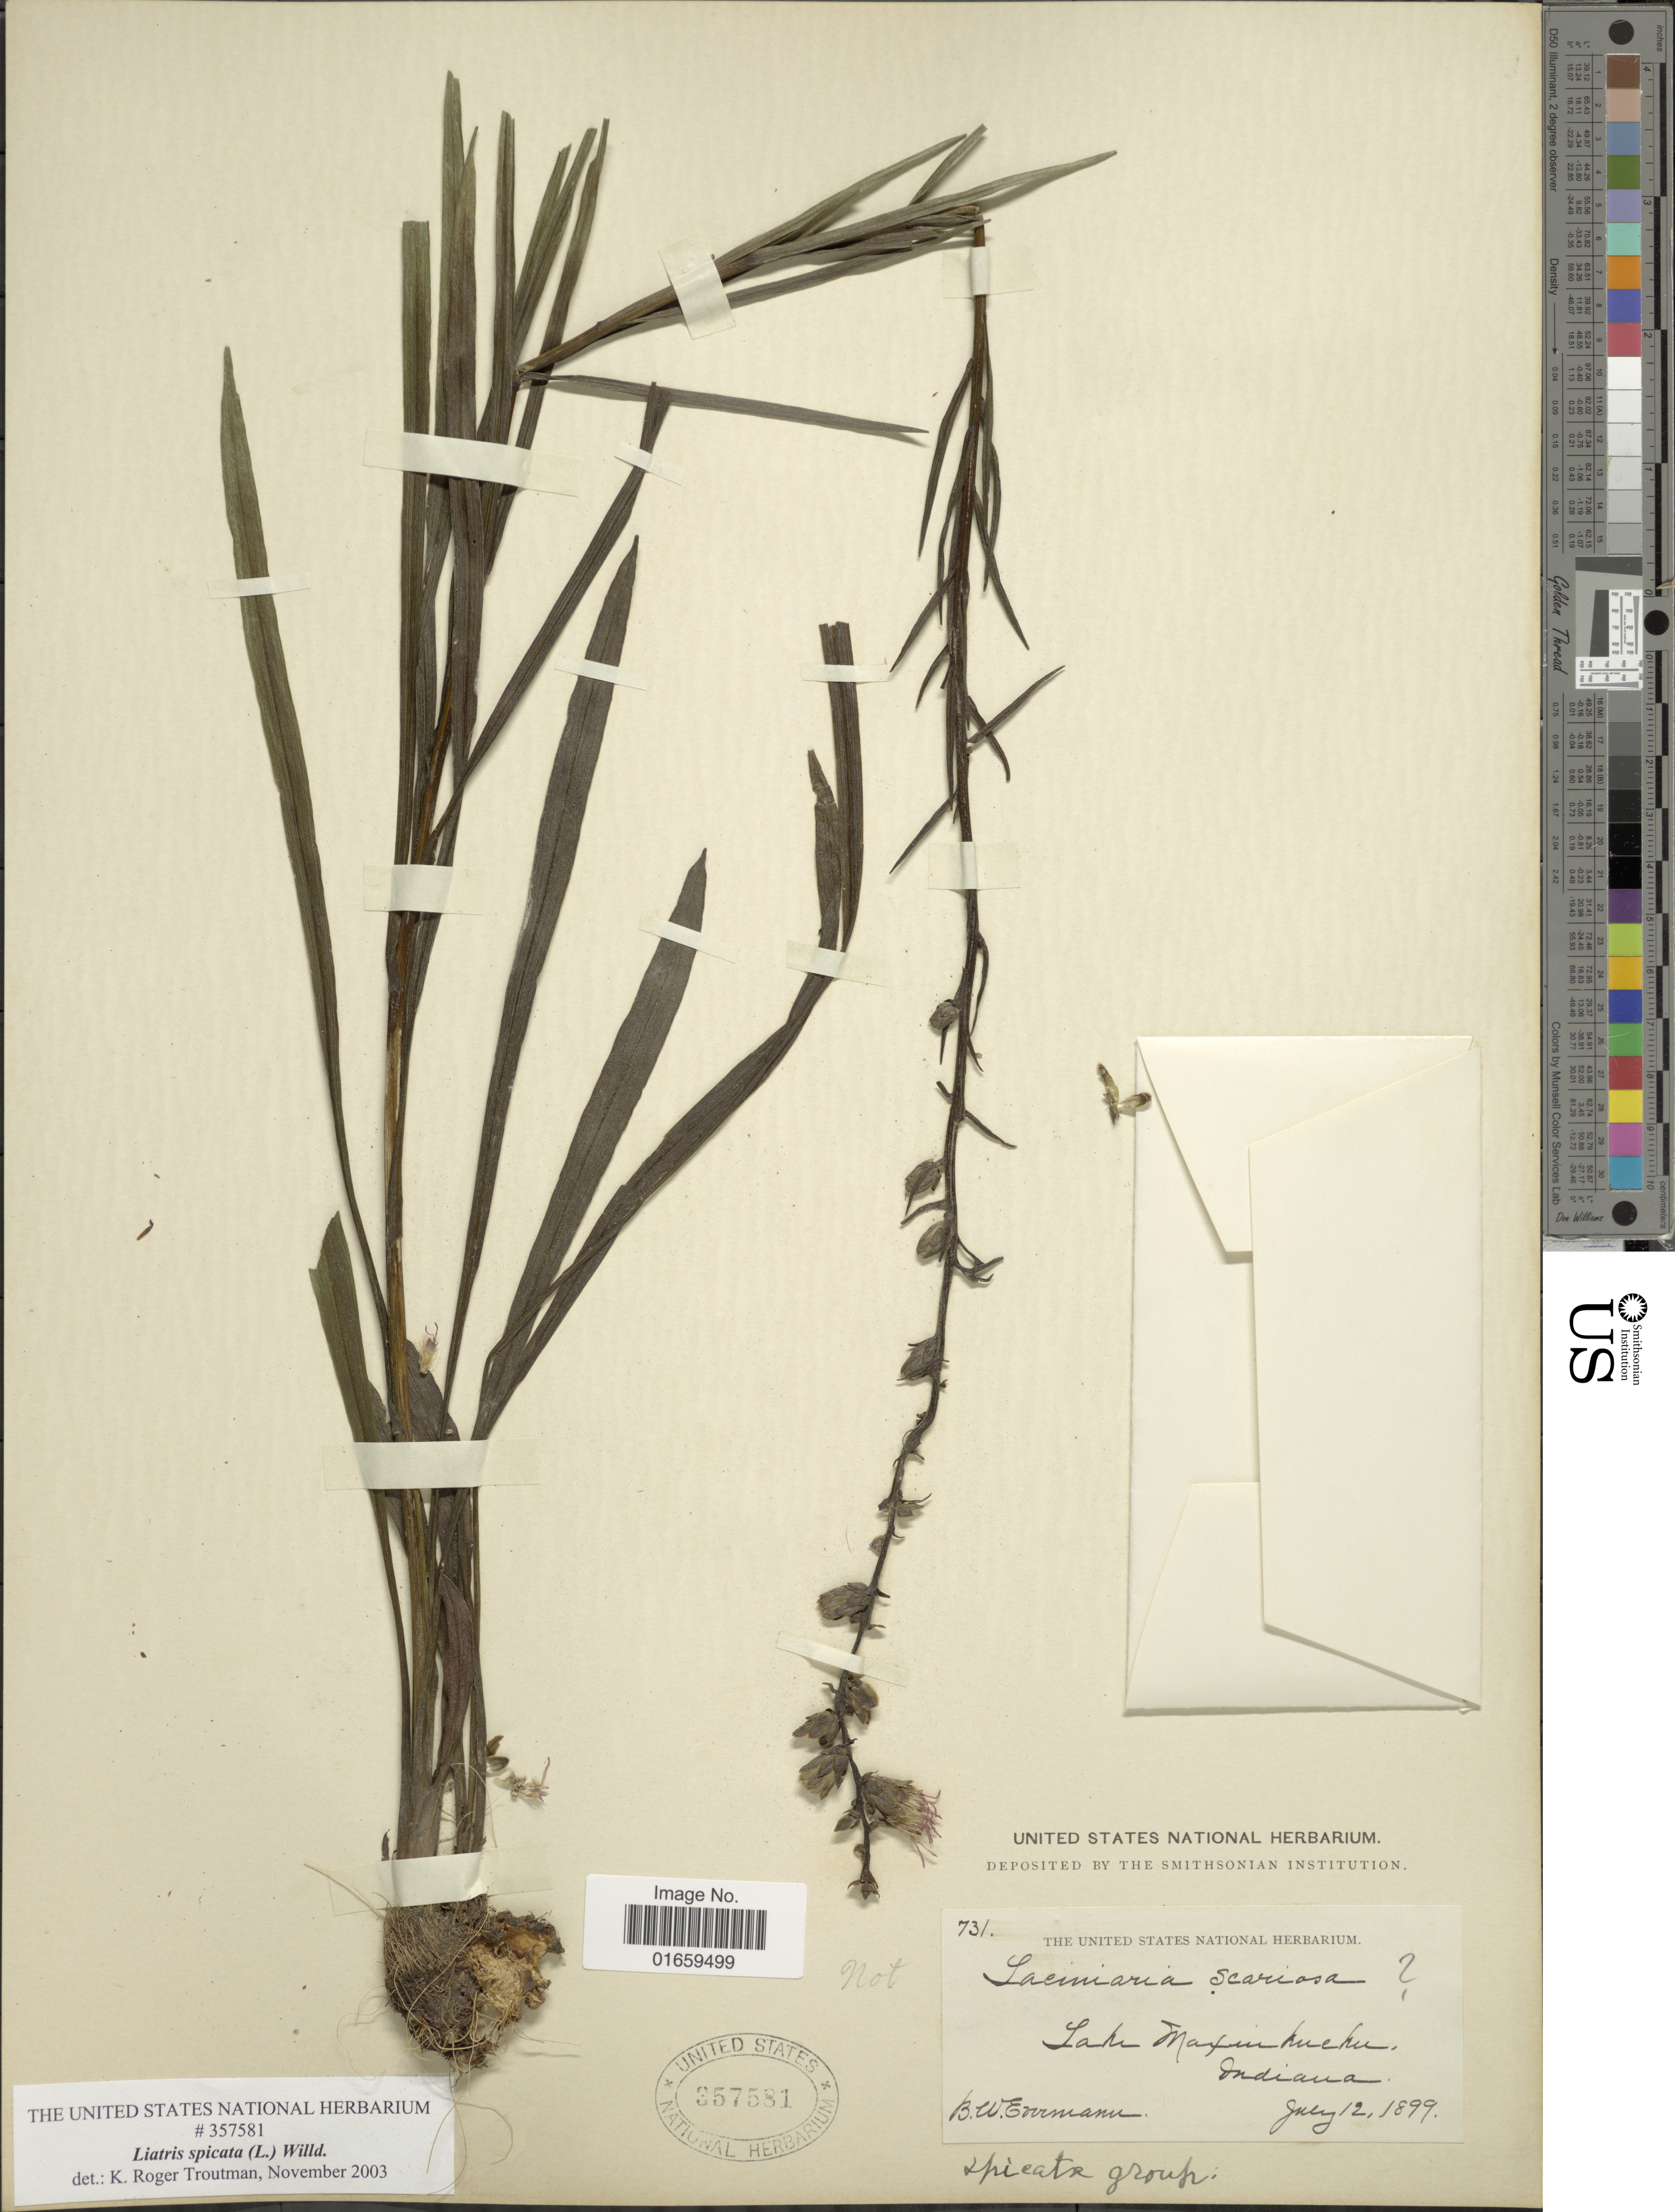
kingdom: Plantae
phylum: Tracheophyta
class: Magnoliopsida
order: Asterales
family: Asteraceae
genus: Liatris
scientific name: Liatris spicata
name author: (L.) Willd.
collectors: B. W. Evermann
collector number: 731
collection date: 1899-07-12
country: United States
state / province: Indiana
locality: Lake Maxinkuckee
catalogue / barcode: US 357581